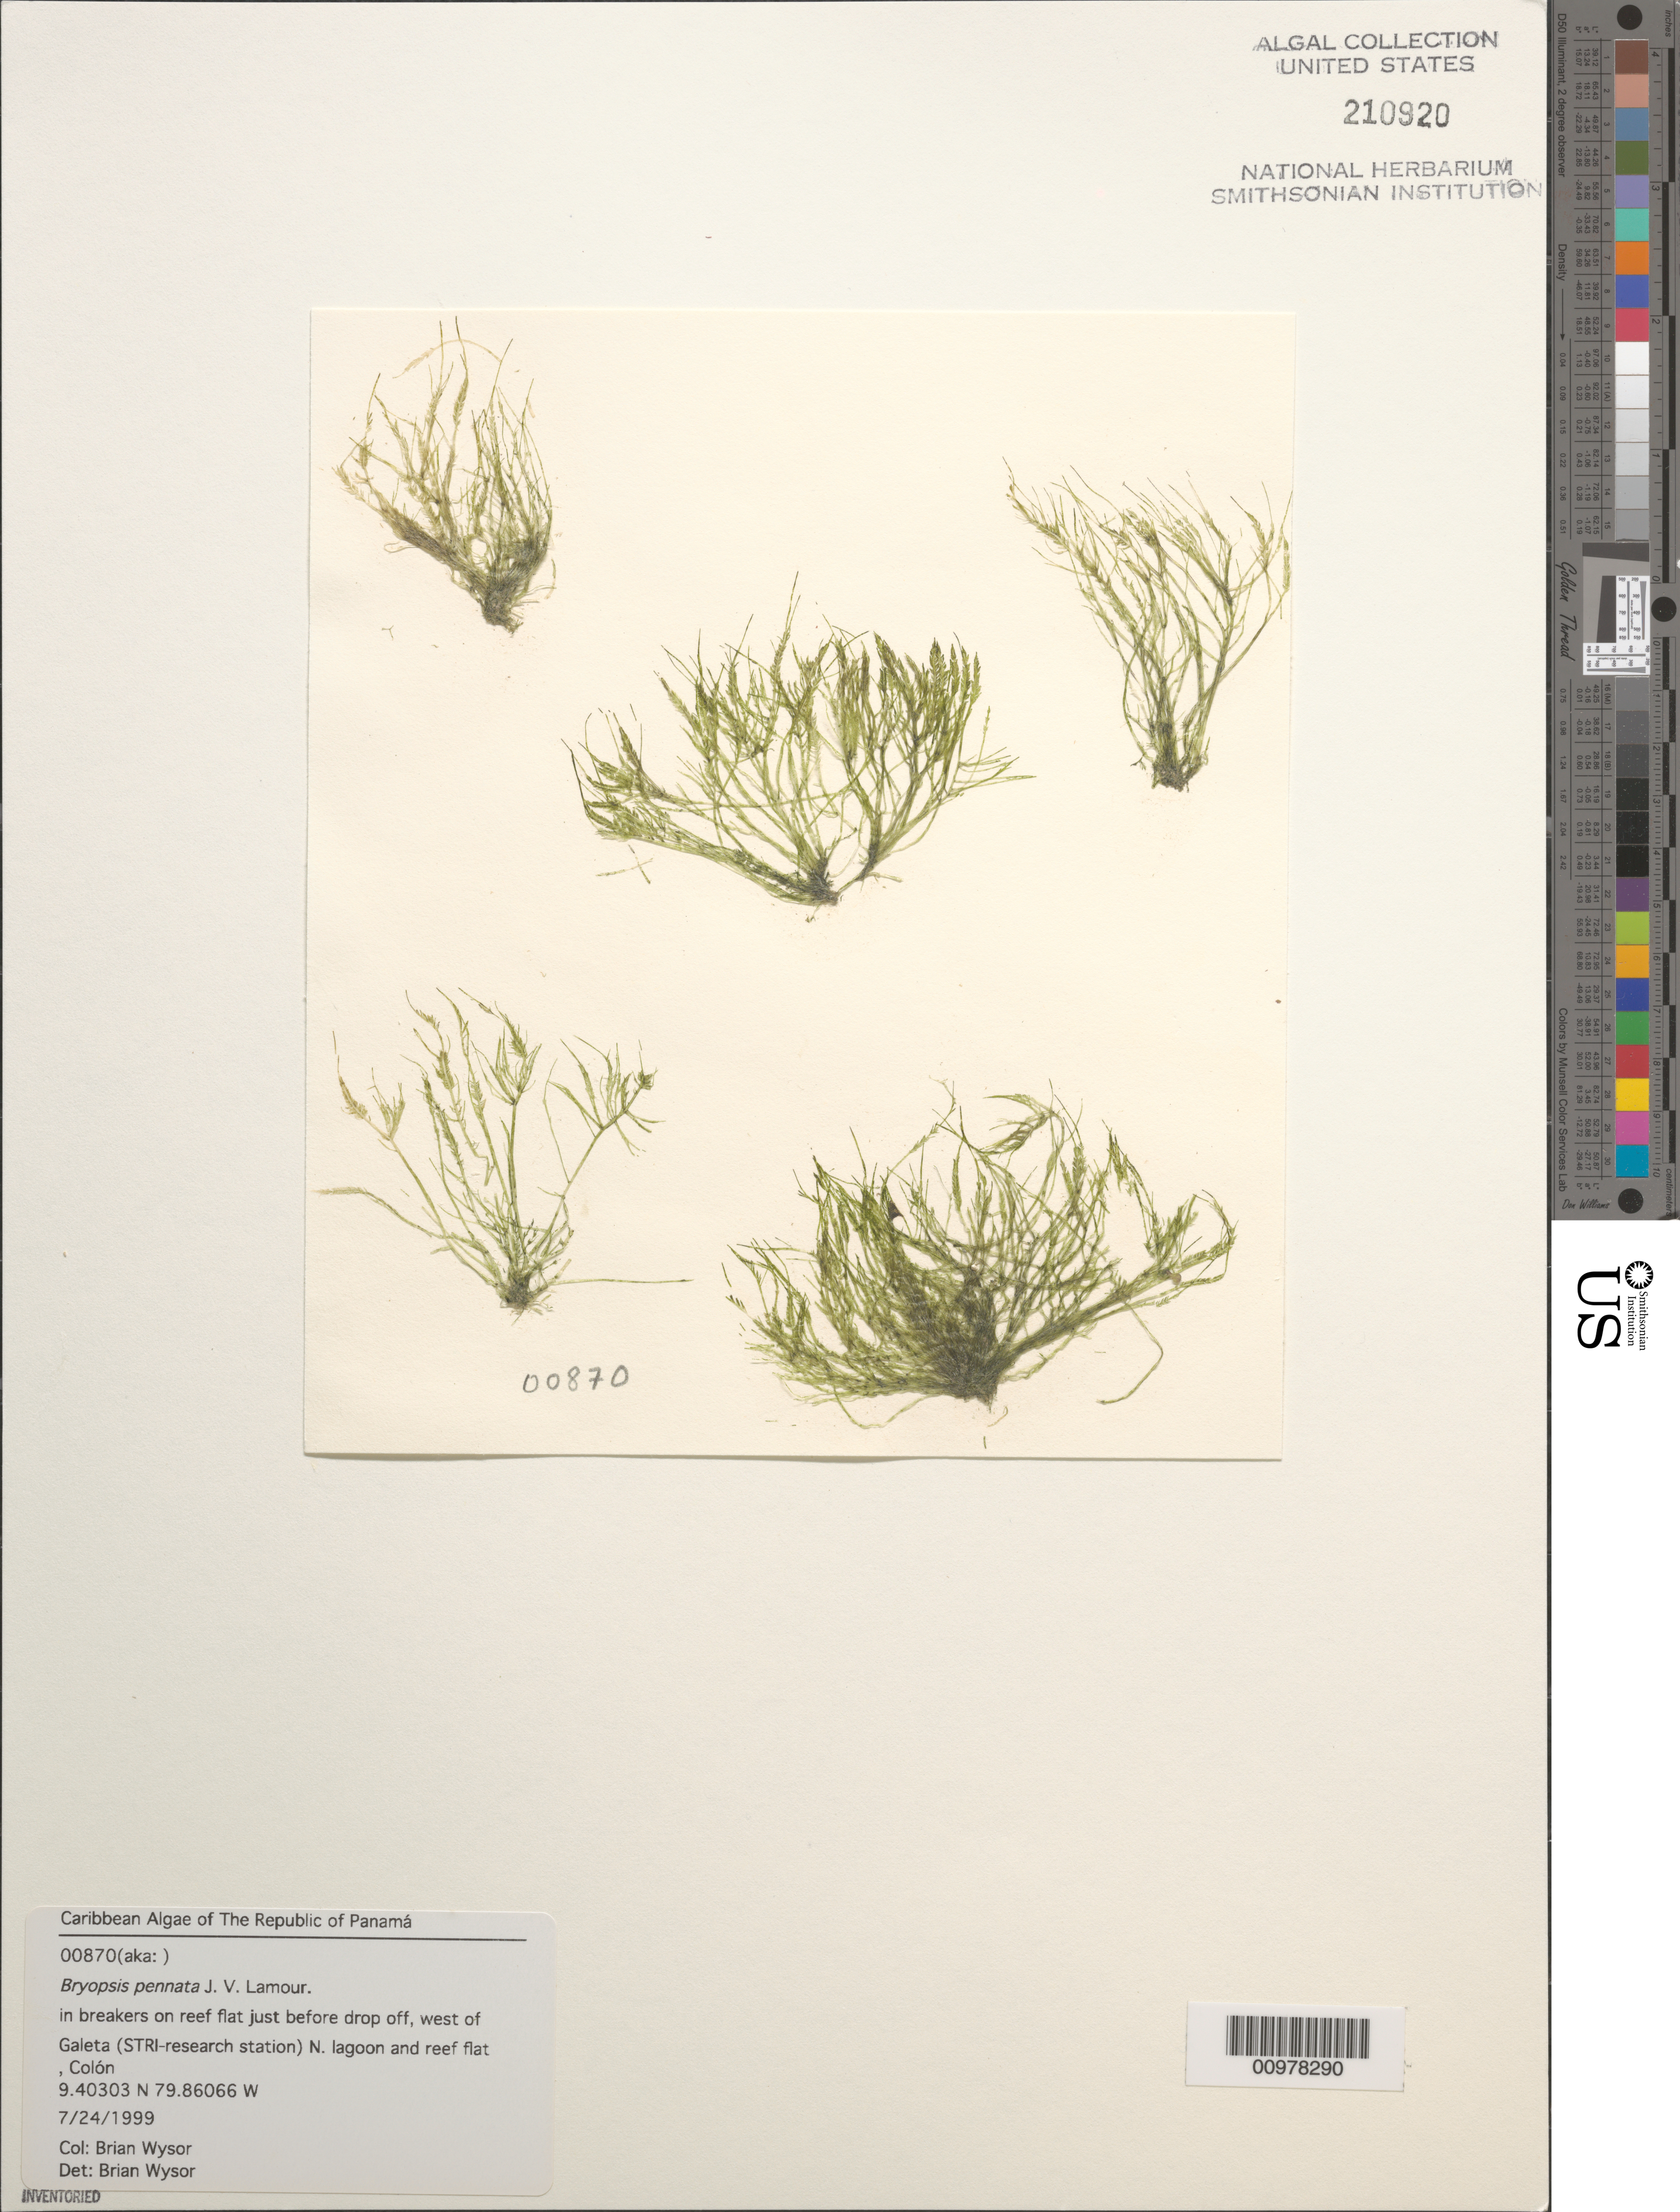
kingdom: Plantae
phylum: Chlorophyta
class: Ulvophyceae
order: Bryopsidales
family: Bryopsidaceae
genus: Bryopsis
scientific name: Bryopsis pennata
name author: J.V.Lamouroux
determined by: Wysor, B.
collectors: B. Wysor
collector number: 00870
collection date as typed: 24 Jul 1999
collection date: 1999-07-24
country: Panama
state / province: Colón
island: Galeta Island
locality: West of STRI (Smithsonian Tropical Research Institute) research station north lagoon and reef flat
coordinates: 9.40303 N, 79.86066 W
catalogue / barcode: US 210920